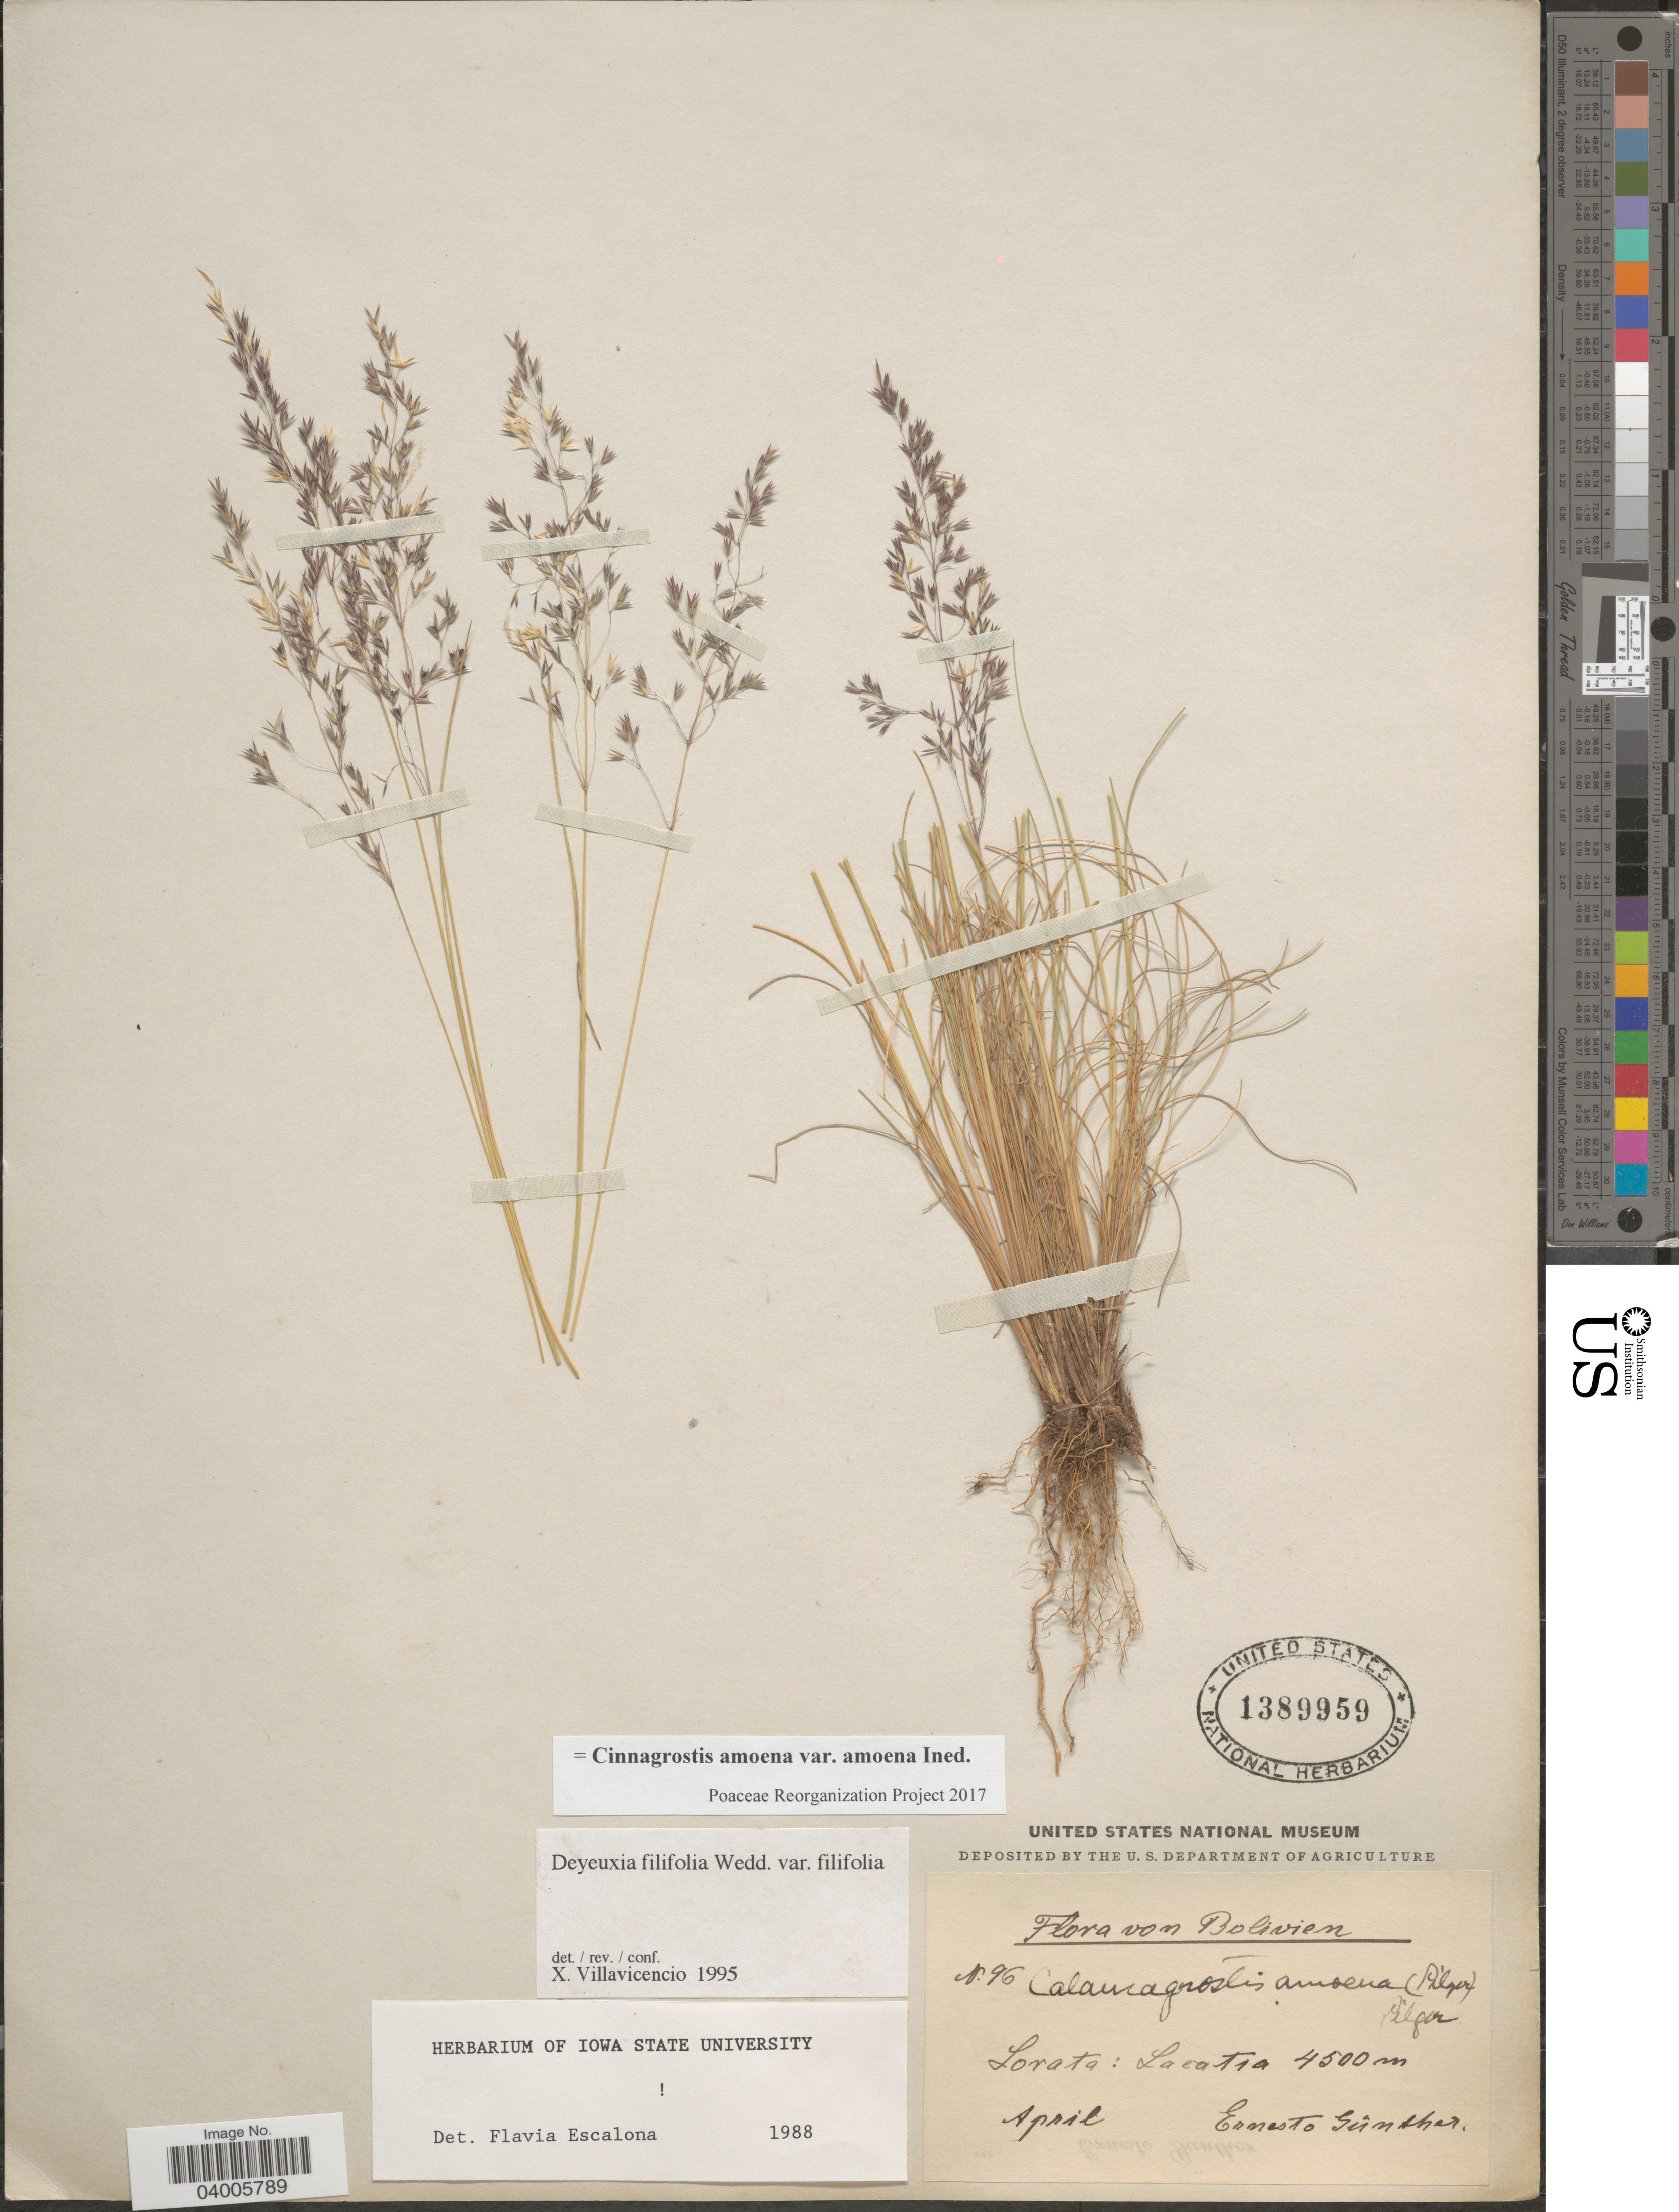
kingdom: Plantae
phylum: Tracheophyta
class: Liliopsida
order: Poales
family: Poaceae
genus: Cinnagrostis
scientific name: Cinnagrostis filifolia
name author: (Wedd.) P.M. Peterson et al.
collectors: E. Gunther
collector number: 96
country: Bolivia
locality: Sorata : Lacatia.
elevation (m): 4500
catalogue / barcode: US 1389959